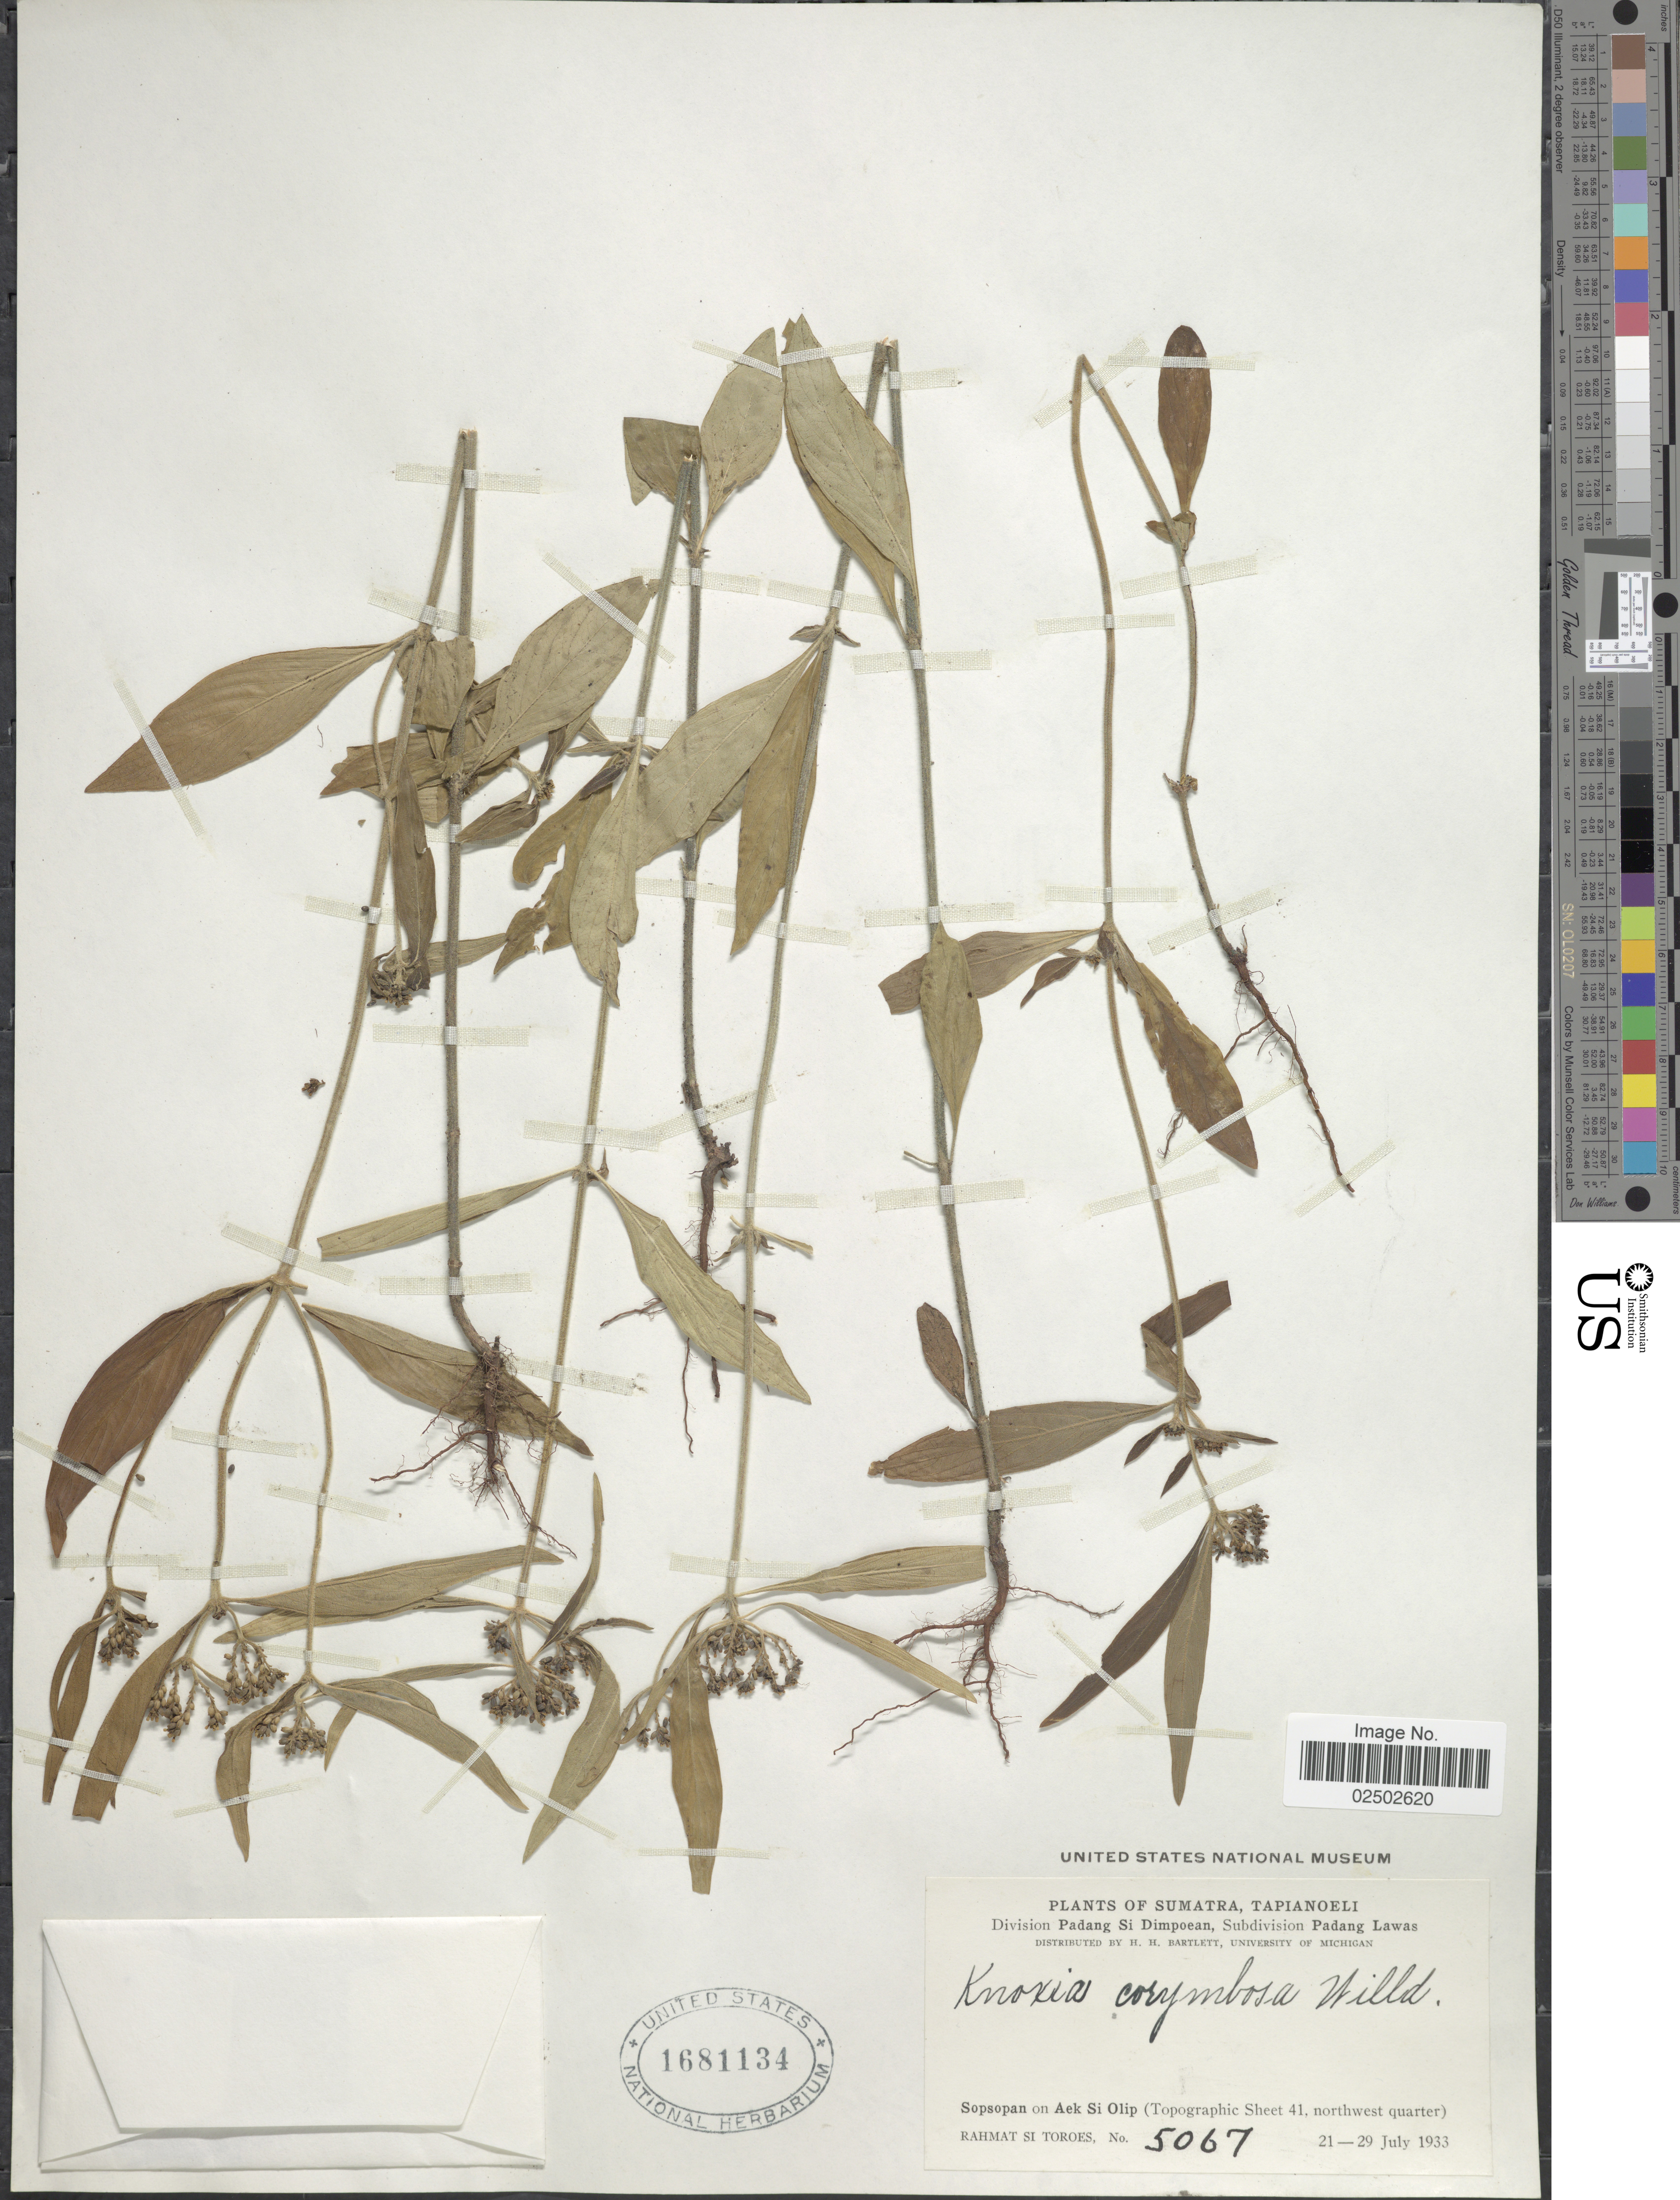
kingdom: Plantae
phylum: Tracheophyta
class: Magnoliopsida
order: Gentianales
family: Rubiaceae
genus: Knoxia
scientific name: Knoxia corymbosa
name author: Willd.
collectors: Rahmat Si Boeea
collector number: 5067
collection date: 1933-07-21/1933-07-29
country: Indonesia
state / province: Sumatra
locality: Tapianoeli. Division Padang Si Dimpoean, Subdivision Padang Lawas. Sopsopan on Aek Si Olip (Topographic Sheet 41, northwest quarter)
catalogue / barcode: US 1681134